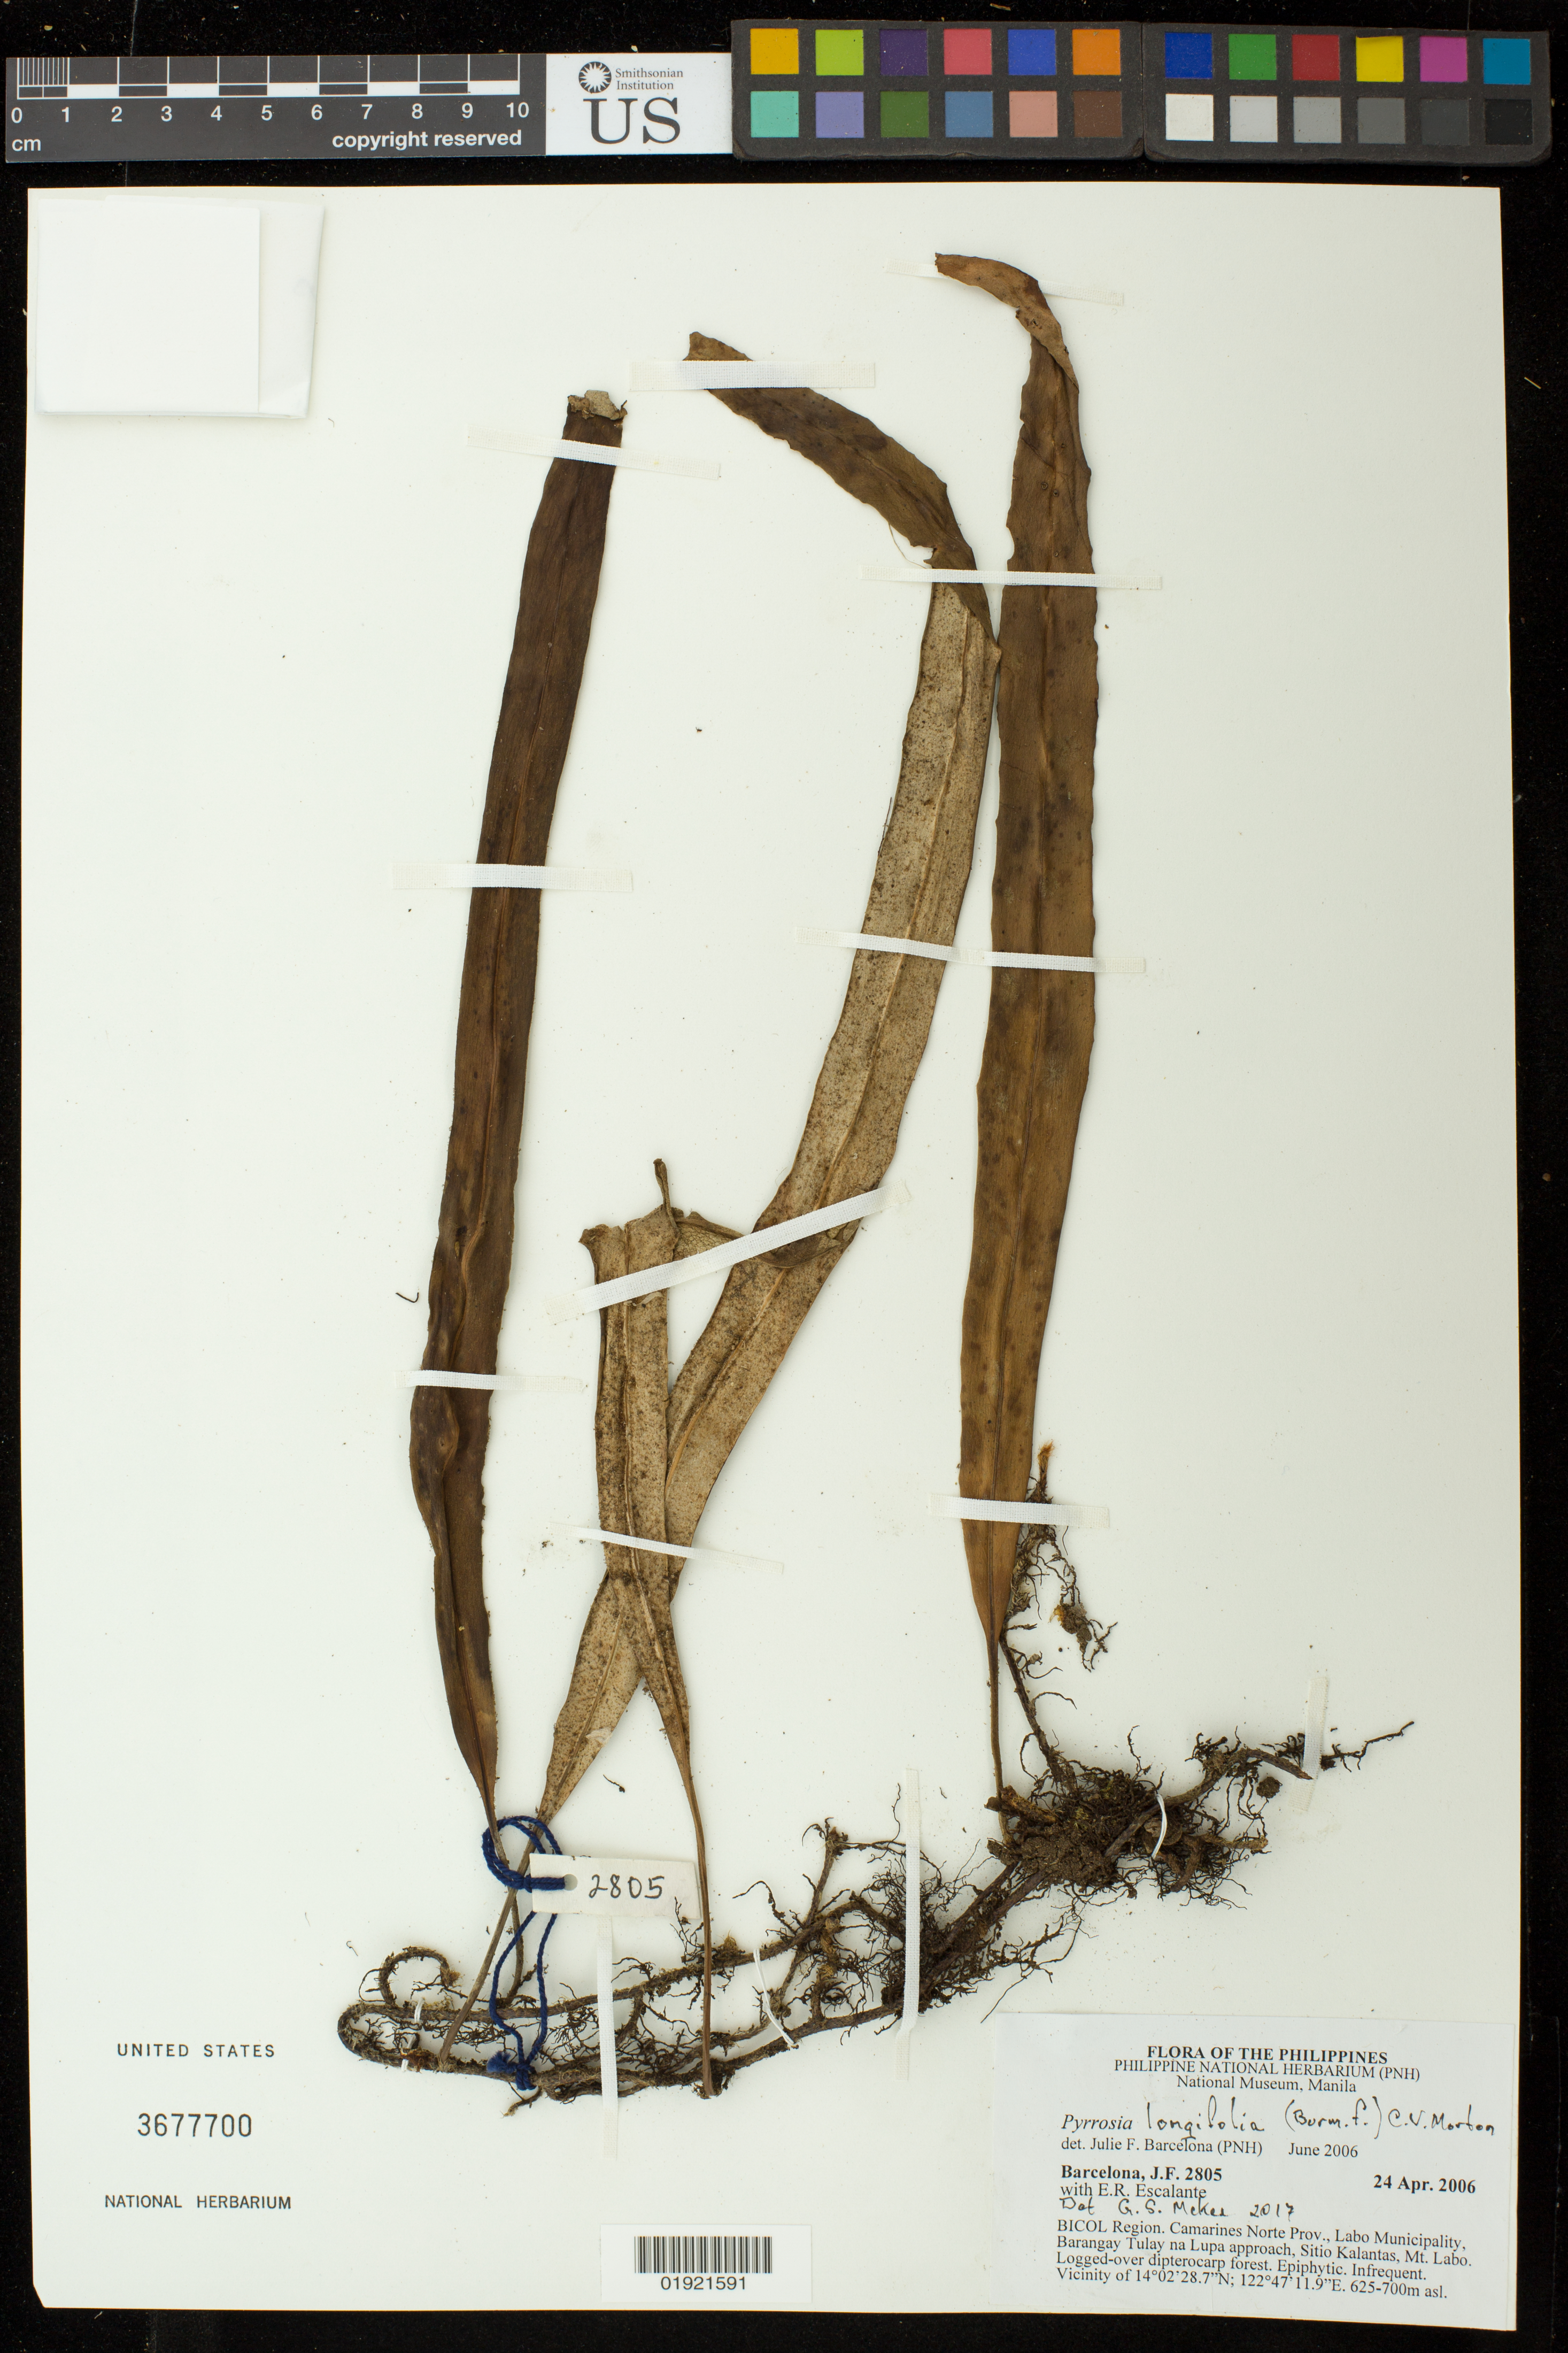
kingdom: Plantae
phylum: Tracheophyta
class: Polypodiopsida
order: Polypodiales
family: Polypodiaceae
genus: Pyrrosia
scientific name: Pyrrosia longifolia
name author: (Burm. f.) C.V. Morton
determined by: Meker, G. S.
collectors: J. F. Barcelona & E. Escalante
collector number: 2805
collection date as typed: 24 Apr. 2006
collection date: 2006-04-24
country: Philippines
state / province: Bicol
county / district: Camarines Norte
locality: Labo Municipality, Barangay Tulay na Lupa approach, Sitio Kalantas, Mt. Labo. Logged-over dipterocarp forest.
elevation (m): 625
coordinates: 14 02 28.7 N, 122 47 11.9 E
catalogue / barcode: US 3677700